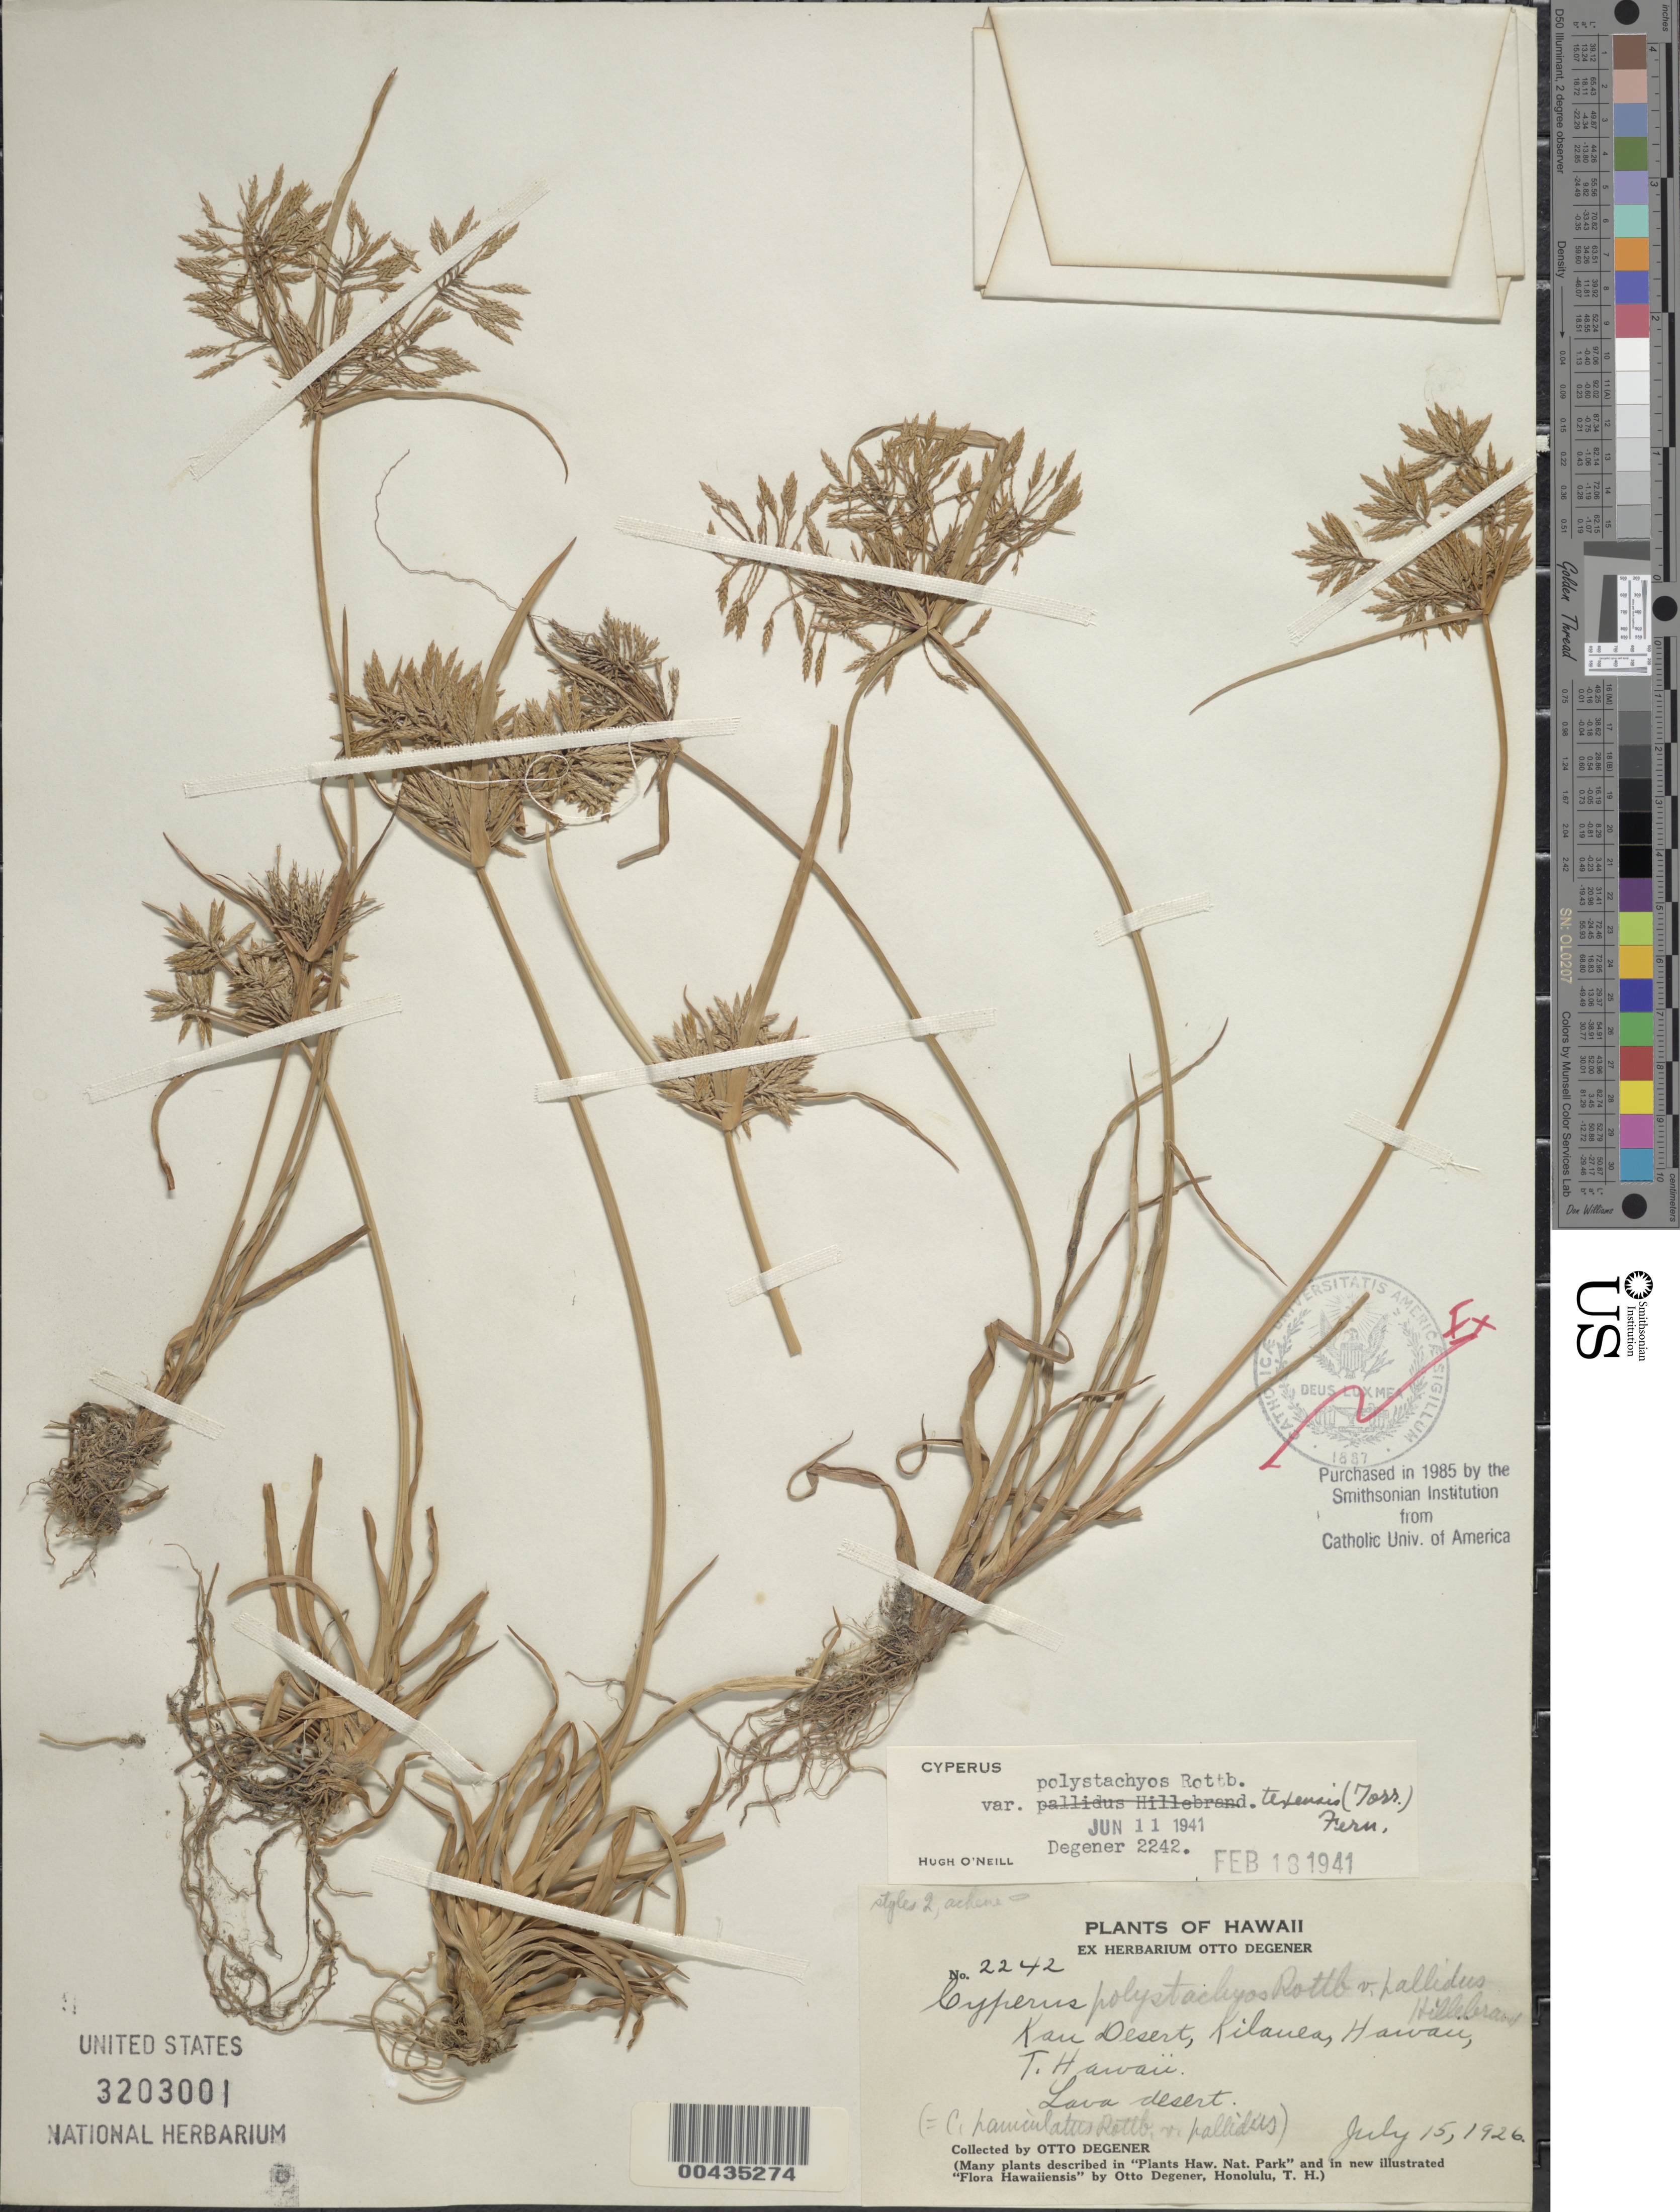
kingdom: Plantae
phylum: Tracheophyta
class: Liliopsida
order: Poales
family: Cyperaceae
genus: Cyperus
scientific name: Cyperus polystachyos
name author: Rottb.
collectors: O. Degener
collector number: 2242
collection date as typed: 15 Jul 1926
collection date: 1926-07-15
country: United States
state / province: Hawaii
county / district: Hawaii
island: Hawaii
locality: Kau Desert, Kilauea, Hawaii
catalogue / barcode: US 3203001